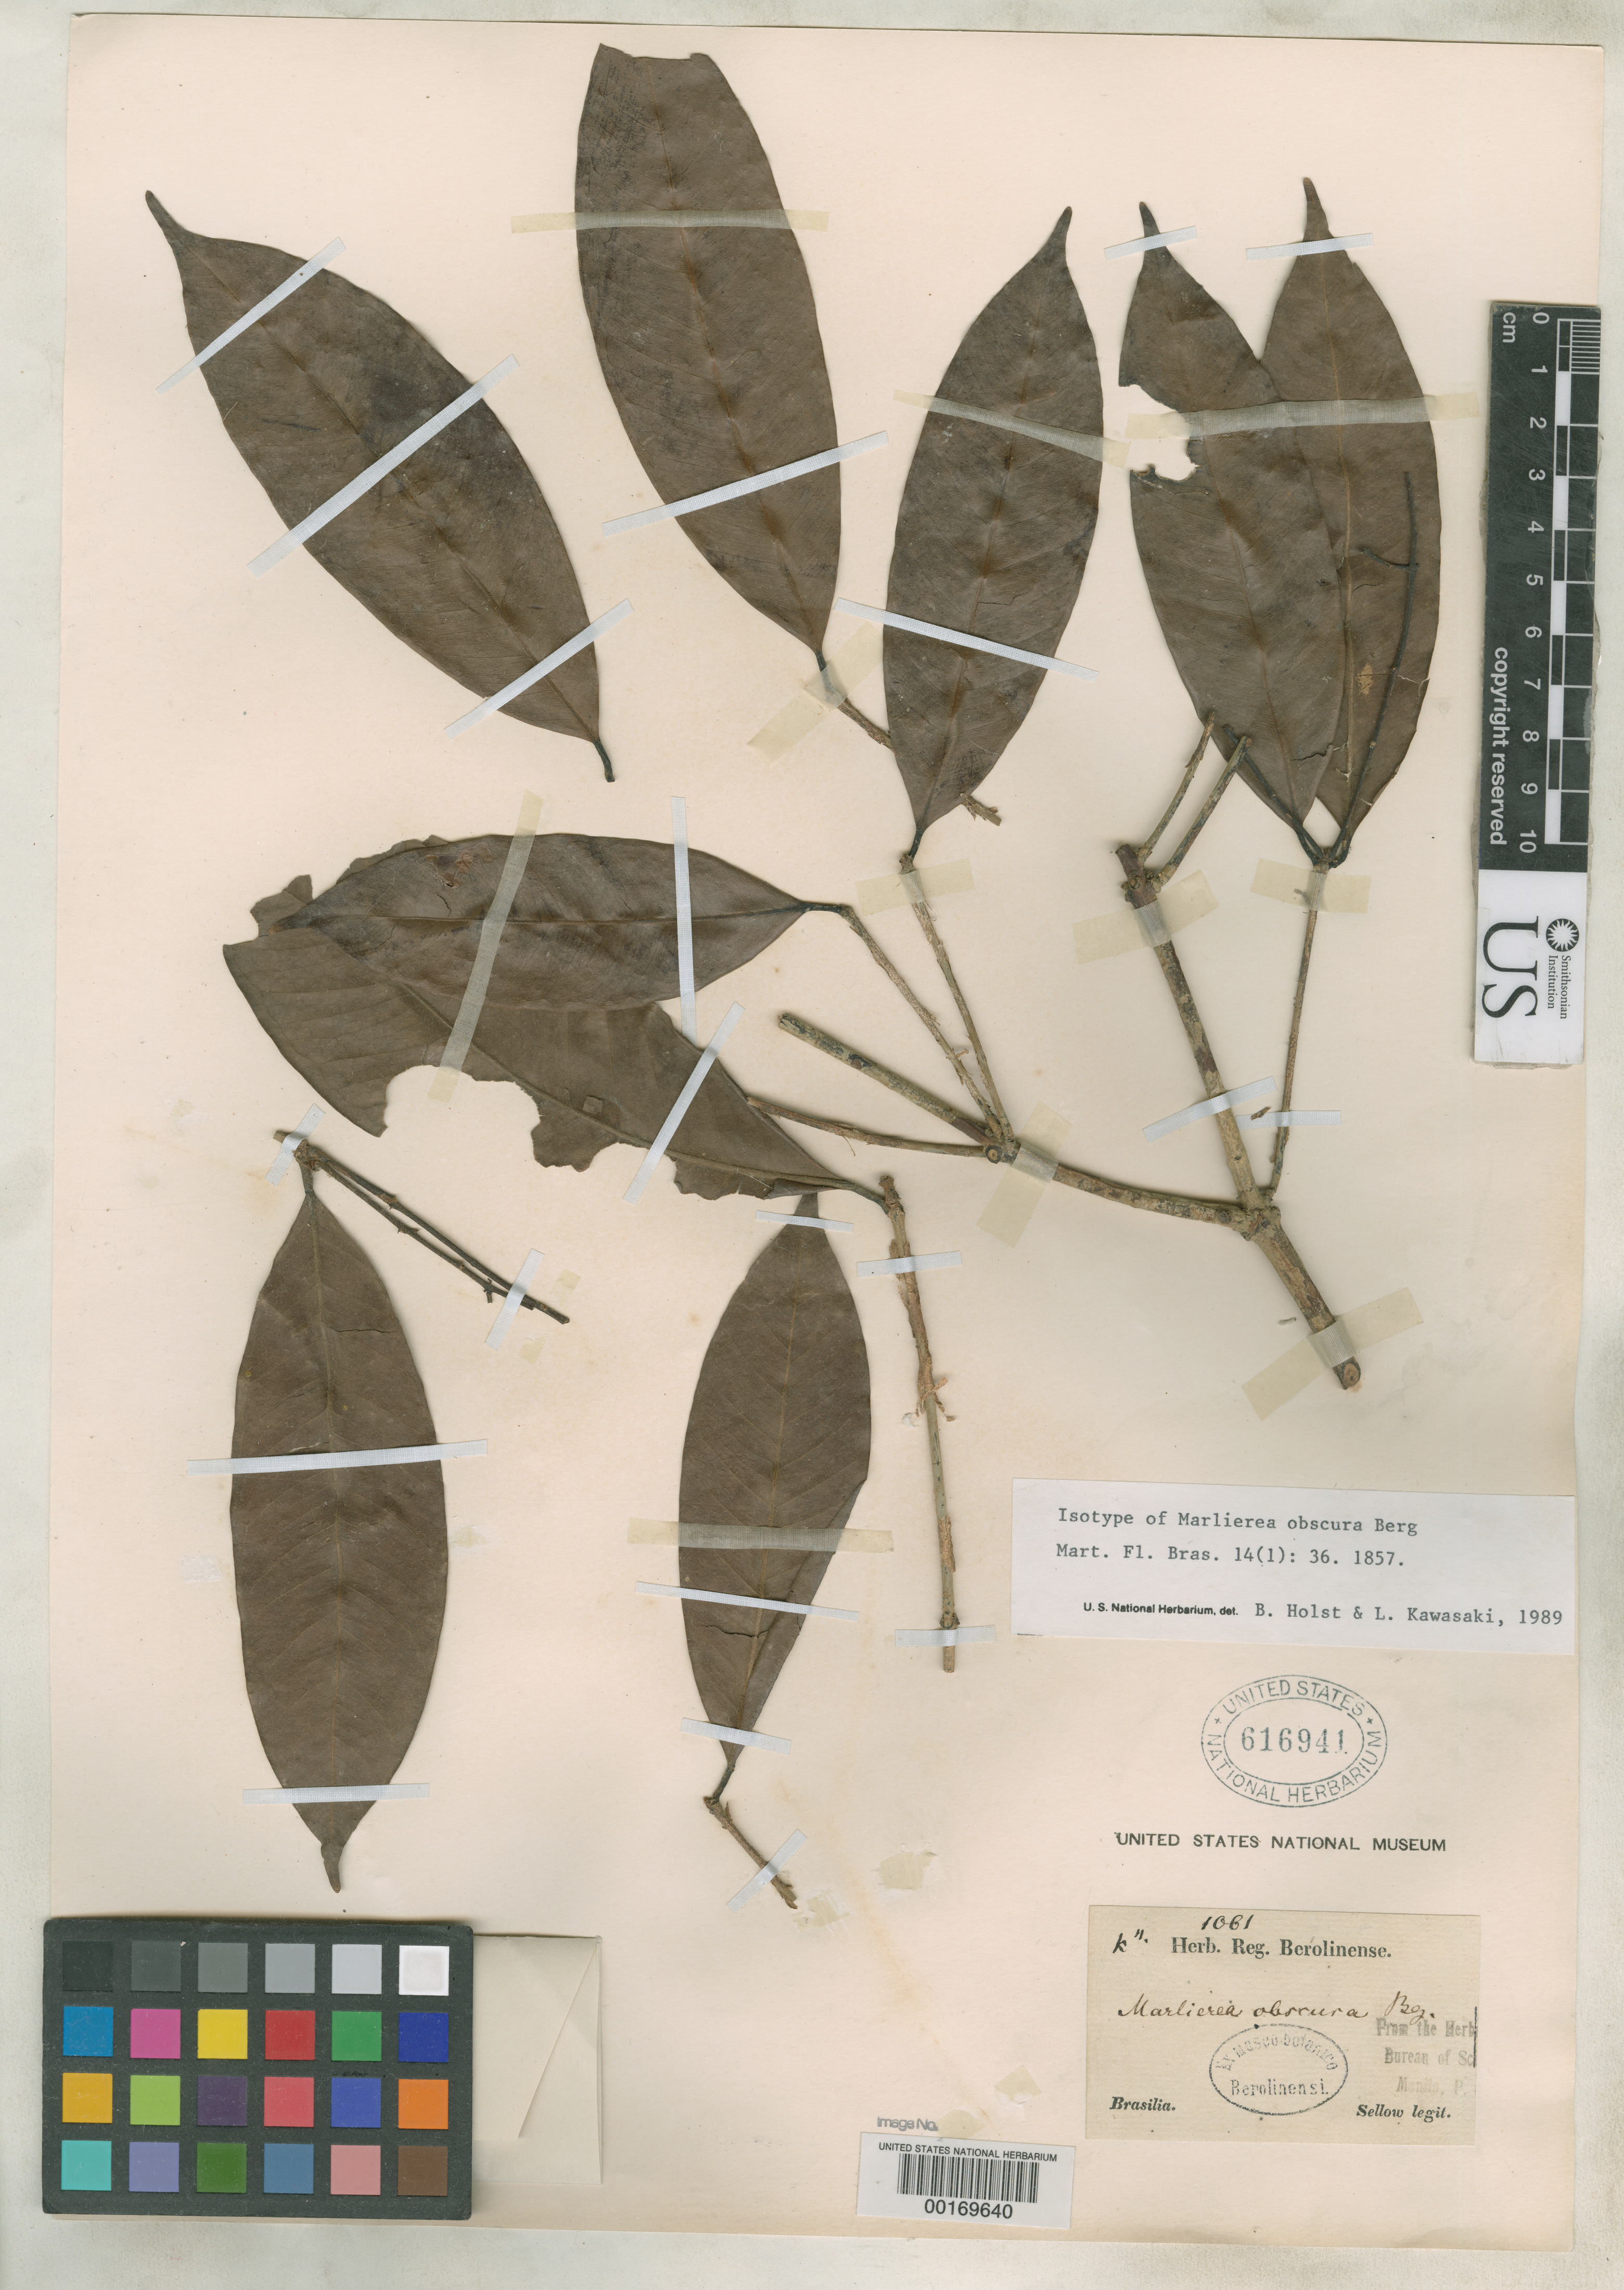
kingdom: Plantae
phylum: Tracheophyta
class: Magnoliopsida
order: Myrtales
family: Myrtaceae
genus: Marlierea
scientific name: Marlierea obscura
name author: O. Berg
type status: Isotype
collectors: F. Sellow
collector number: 1061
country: Brazil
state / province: Minas Gerais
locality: Presidio de S. Joao-Baptista.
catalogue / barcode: US 616941